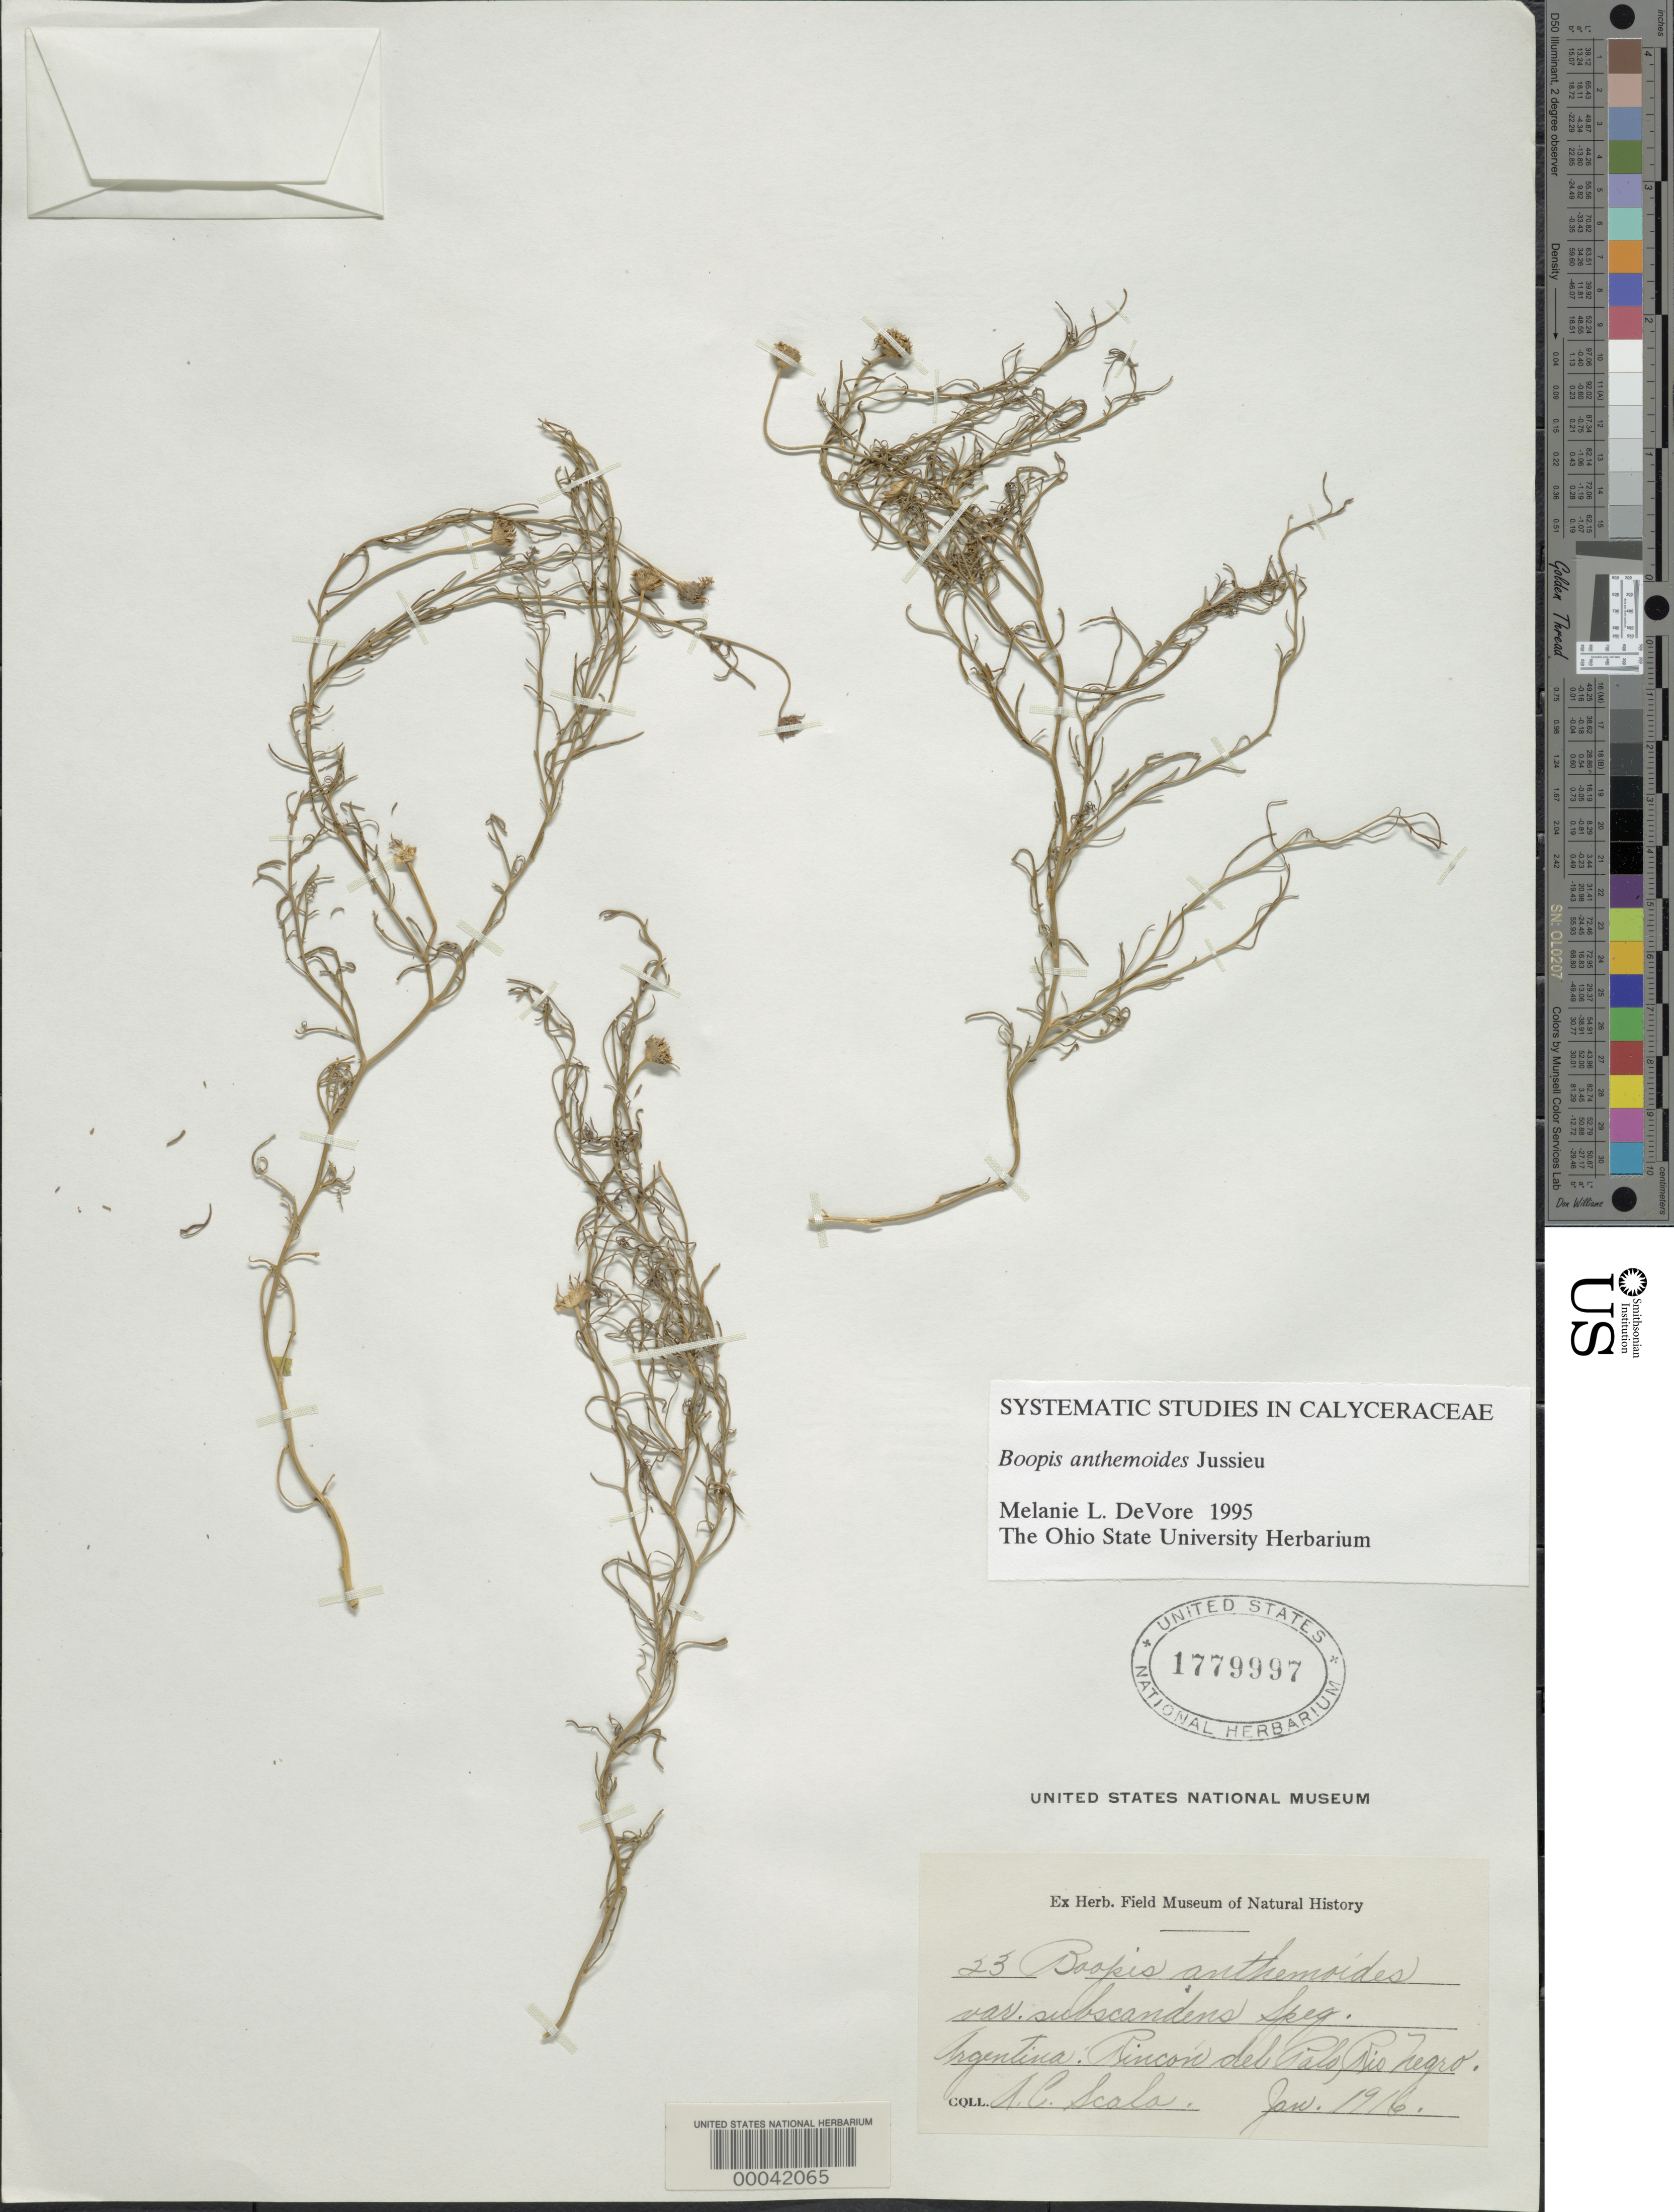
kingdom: Plantae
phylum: Tracheophyta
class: Magnoliopsida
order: Asterales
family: Calyceraceae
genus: Boopis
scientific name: Boopis anthemoides var. subscandens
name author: Speg.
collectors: A. Scala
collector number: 23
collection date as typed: Jan 1916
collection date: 1916-01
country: Argentina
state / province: Río Negro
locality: Rincon del Palo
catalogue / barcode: US 1779997